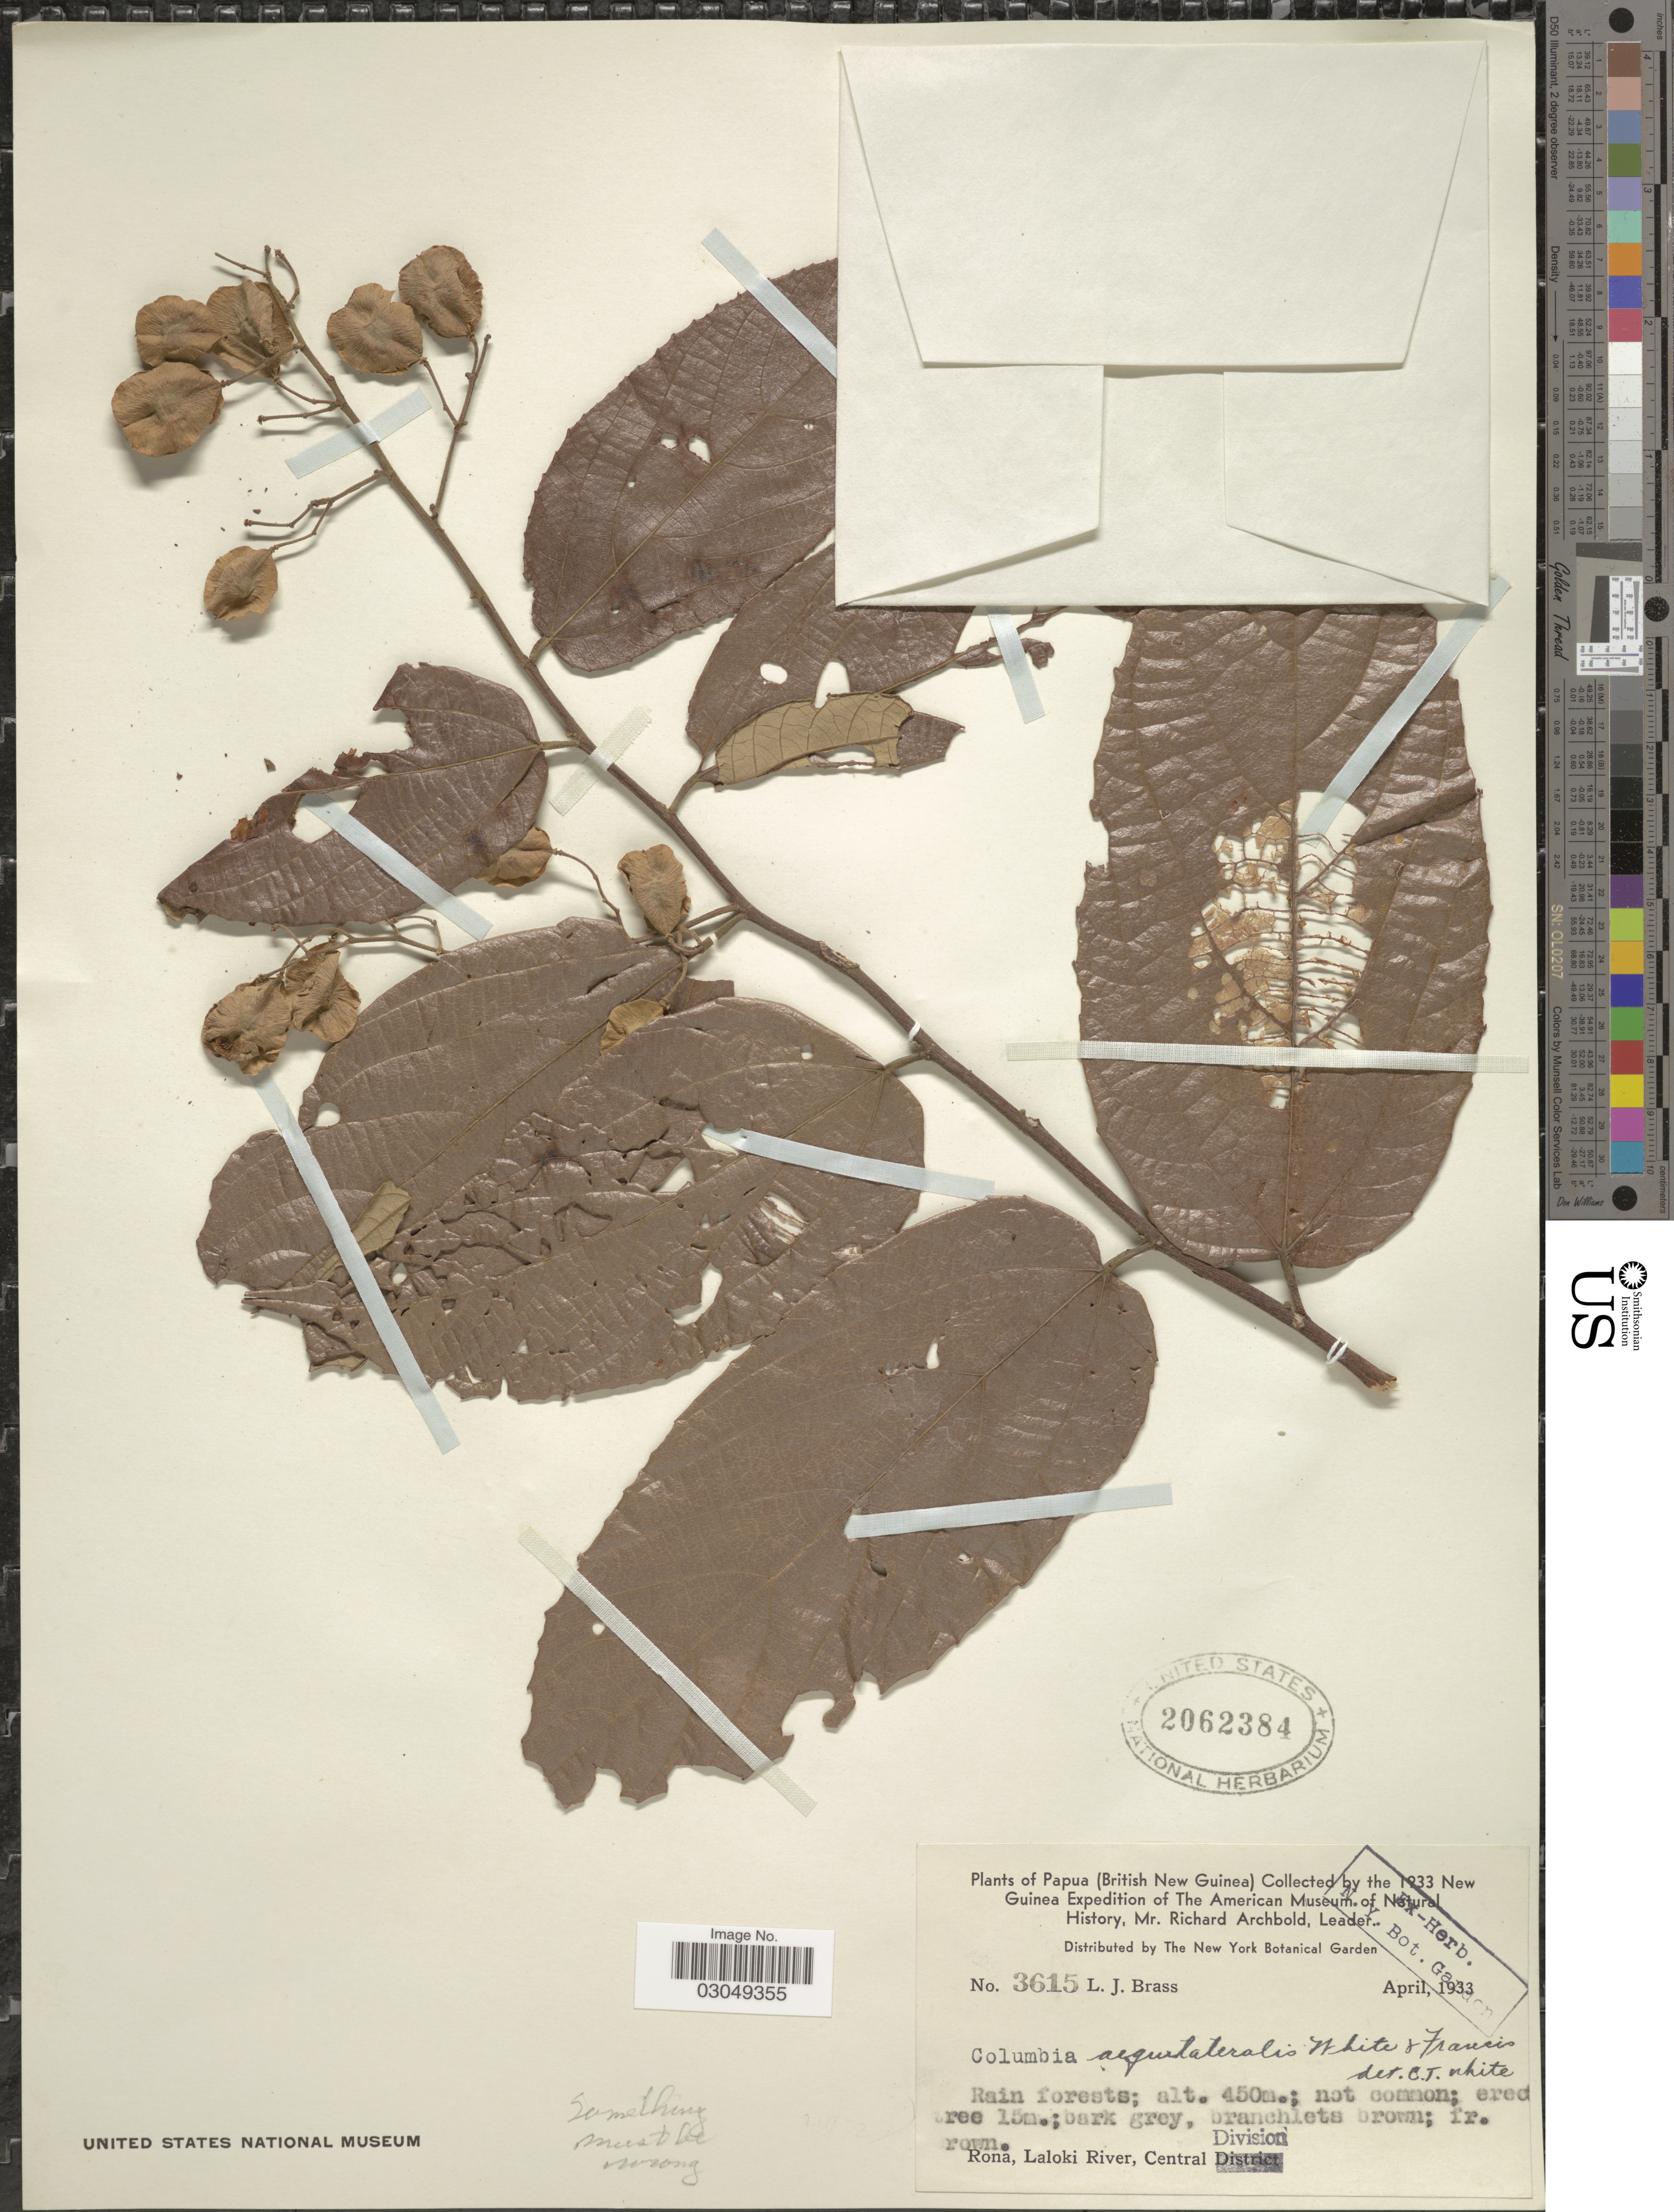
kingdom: Plantae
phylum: Tracheophyta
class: Magnoliopsida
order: Myrtales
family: Combretaceae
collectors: L. J. Brass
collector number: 3615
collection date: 1933-04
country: Papua New Guinea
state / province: Central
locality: Rona, Laloki River, Central Division.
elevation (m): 450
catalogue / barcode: US 2062384